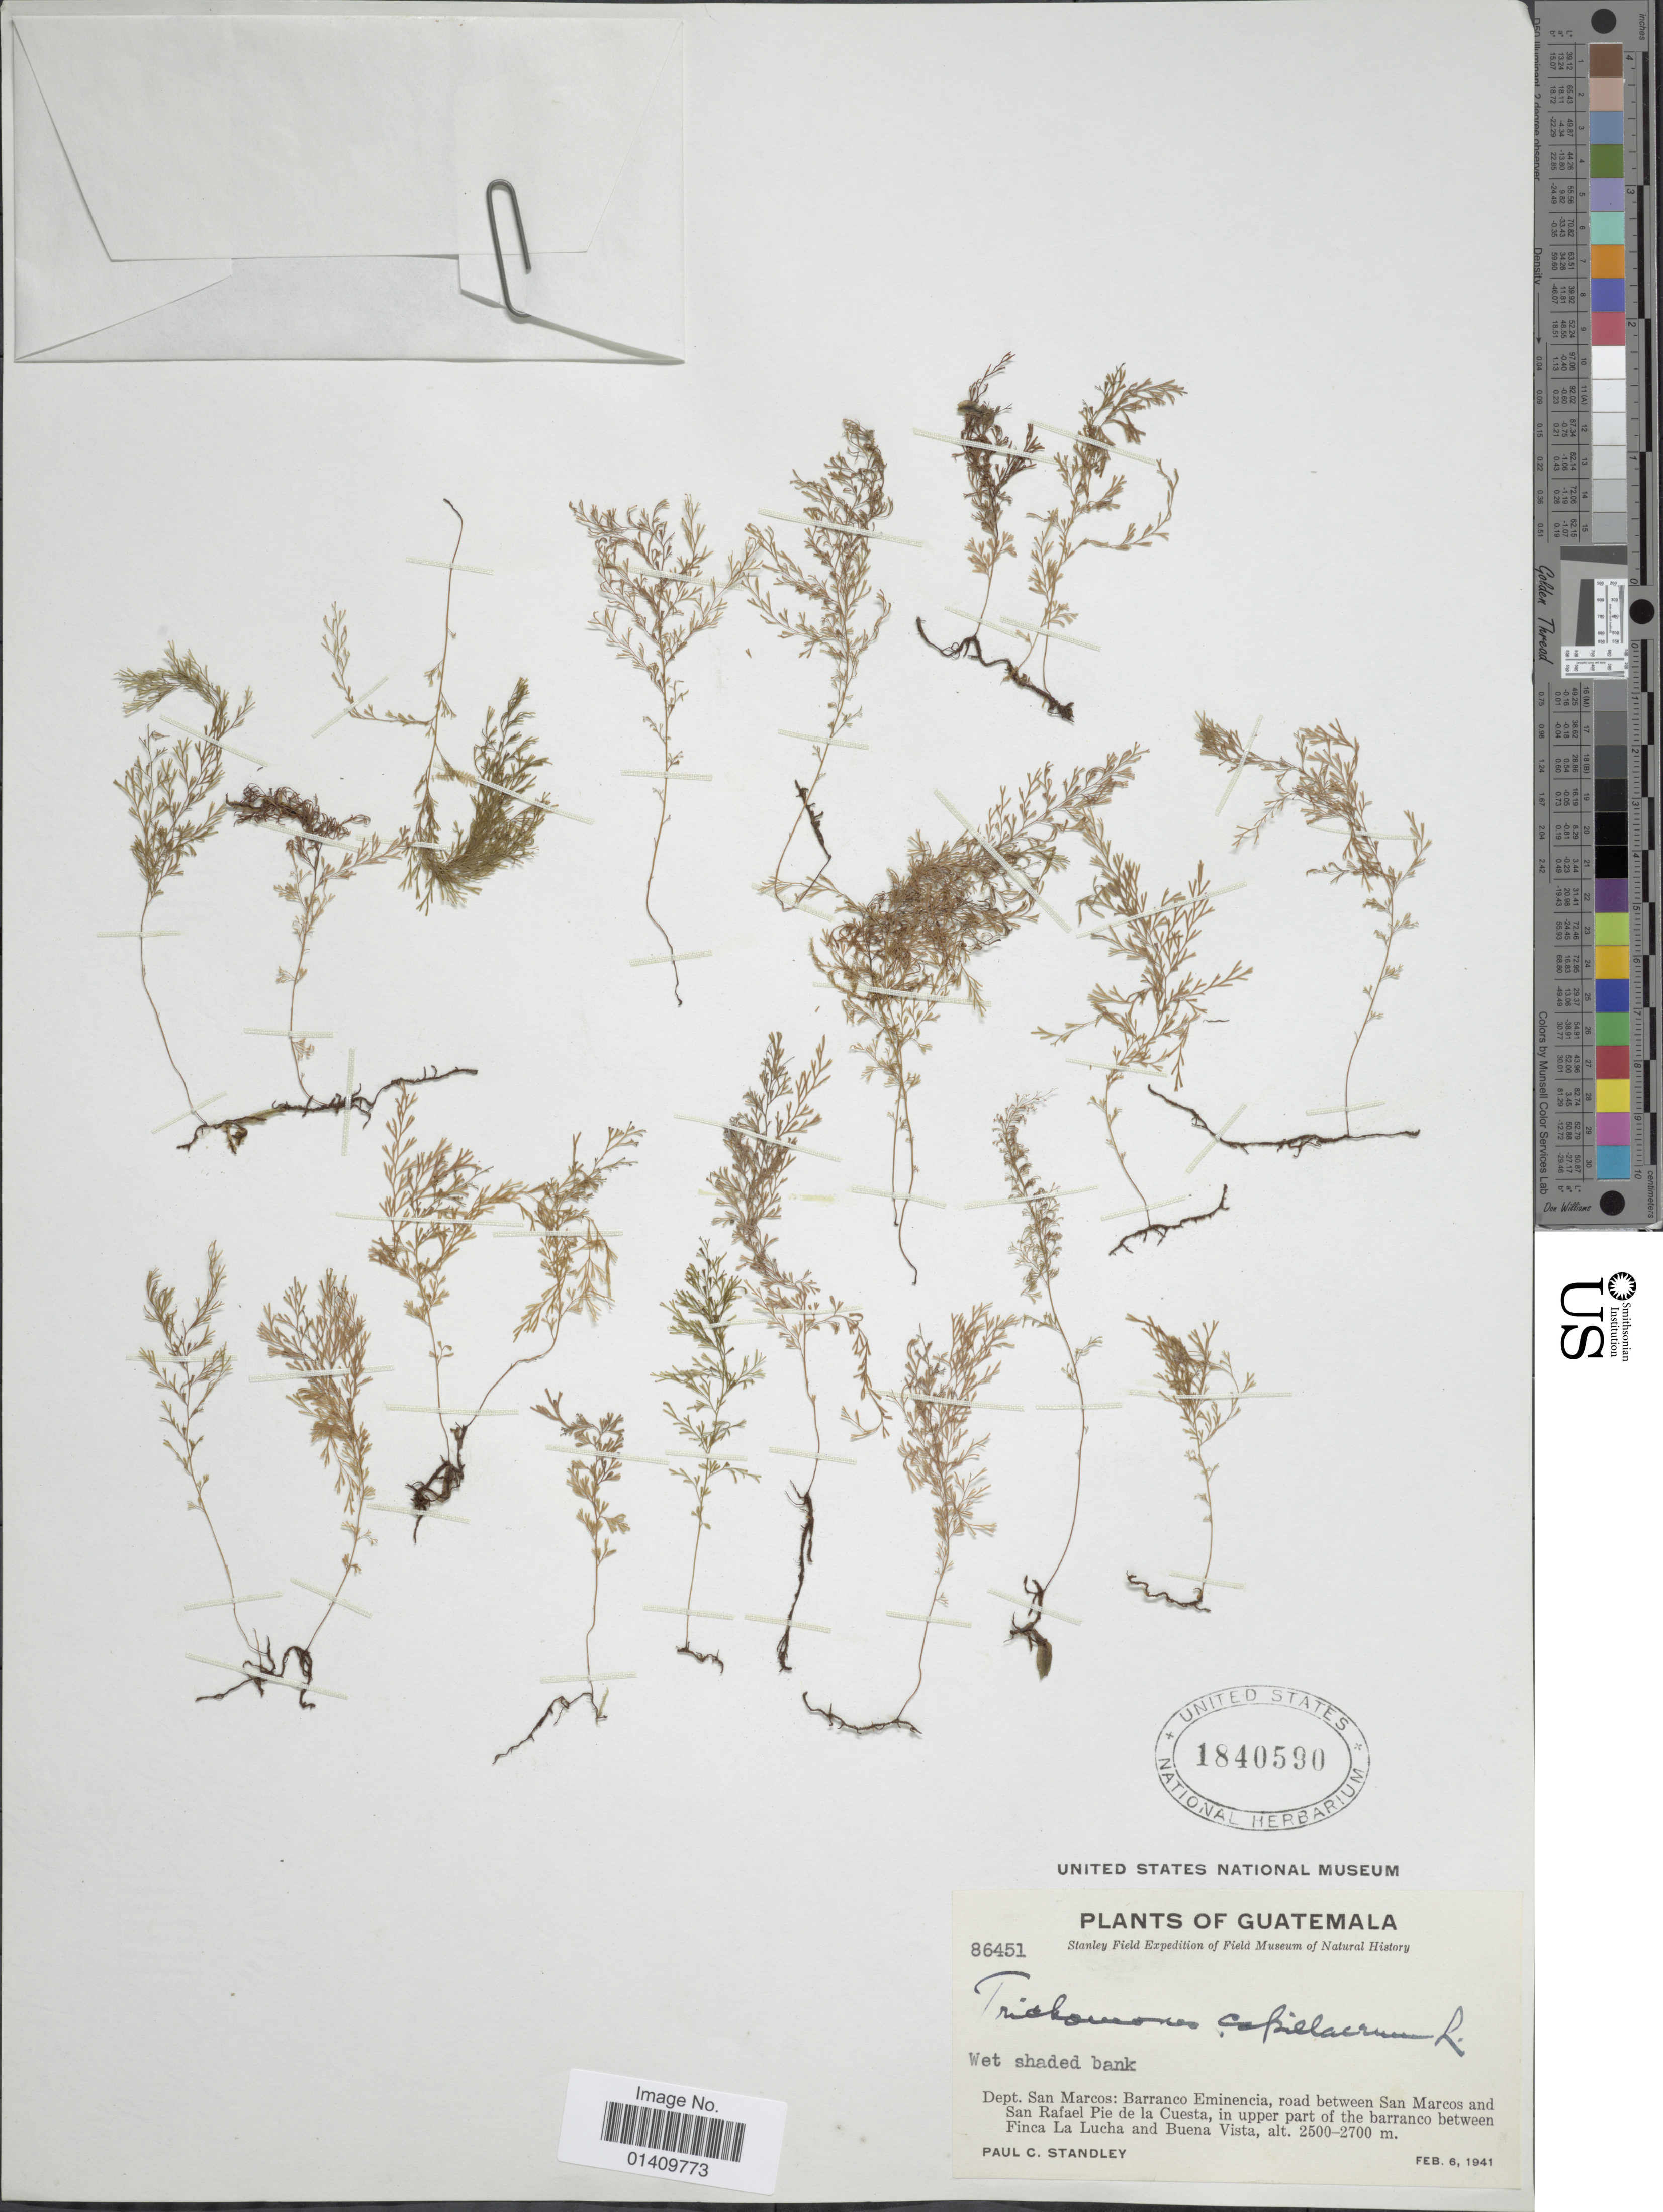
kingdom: Plantae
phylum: Tracheophyta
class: Polypodiopsida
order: Hymenophyllales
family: Hymenophyllaceae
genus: Polyphlebium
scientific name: Polyphlebium capillaceum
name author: (L.) Ebihara & Dubuisson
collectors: P. C. Standley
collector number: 86451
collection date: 1941-02-06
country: Guatemala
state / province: San Marcos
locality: Dept. San Marcos Barranco Eminencia road between San Marcos and San Rafael de la Cuesta in upper part of the barranco between Finca la Lucha and Buena Vista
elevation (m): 2500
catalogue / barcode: US 1840590